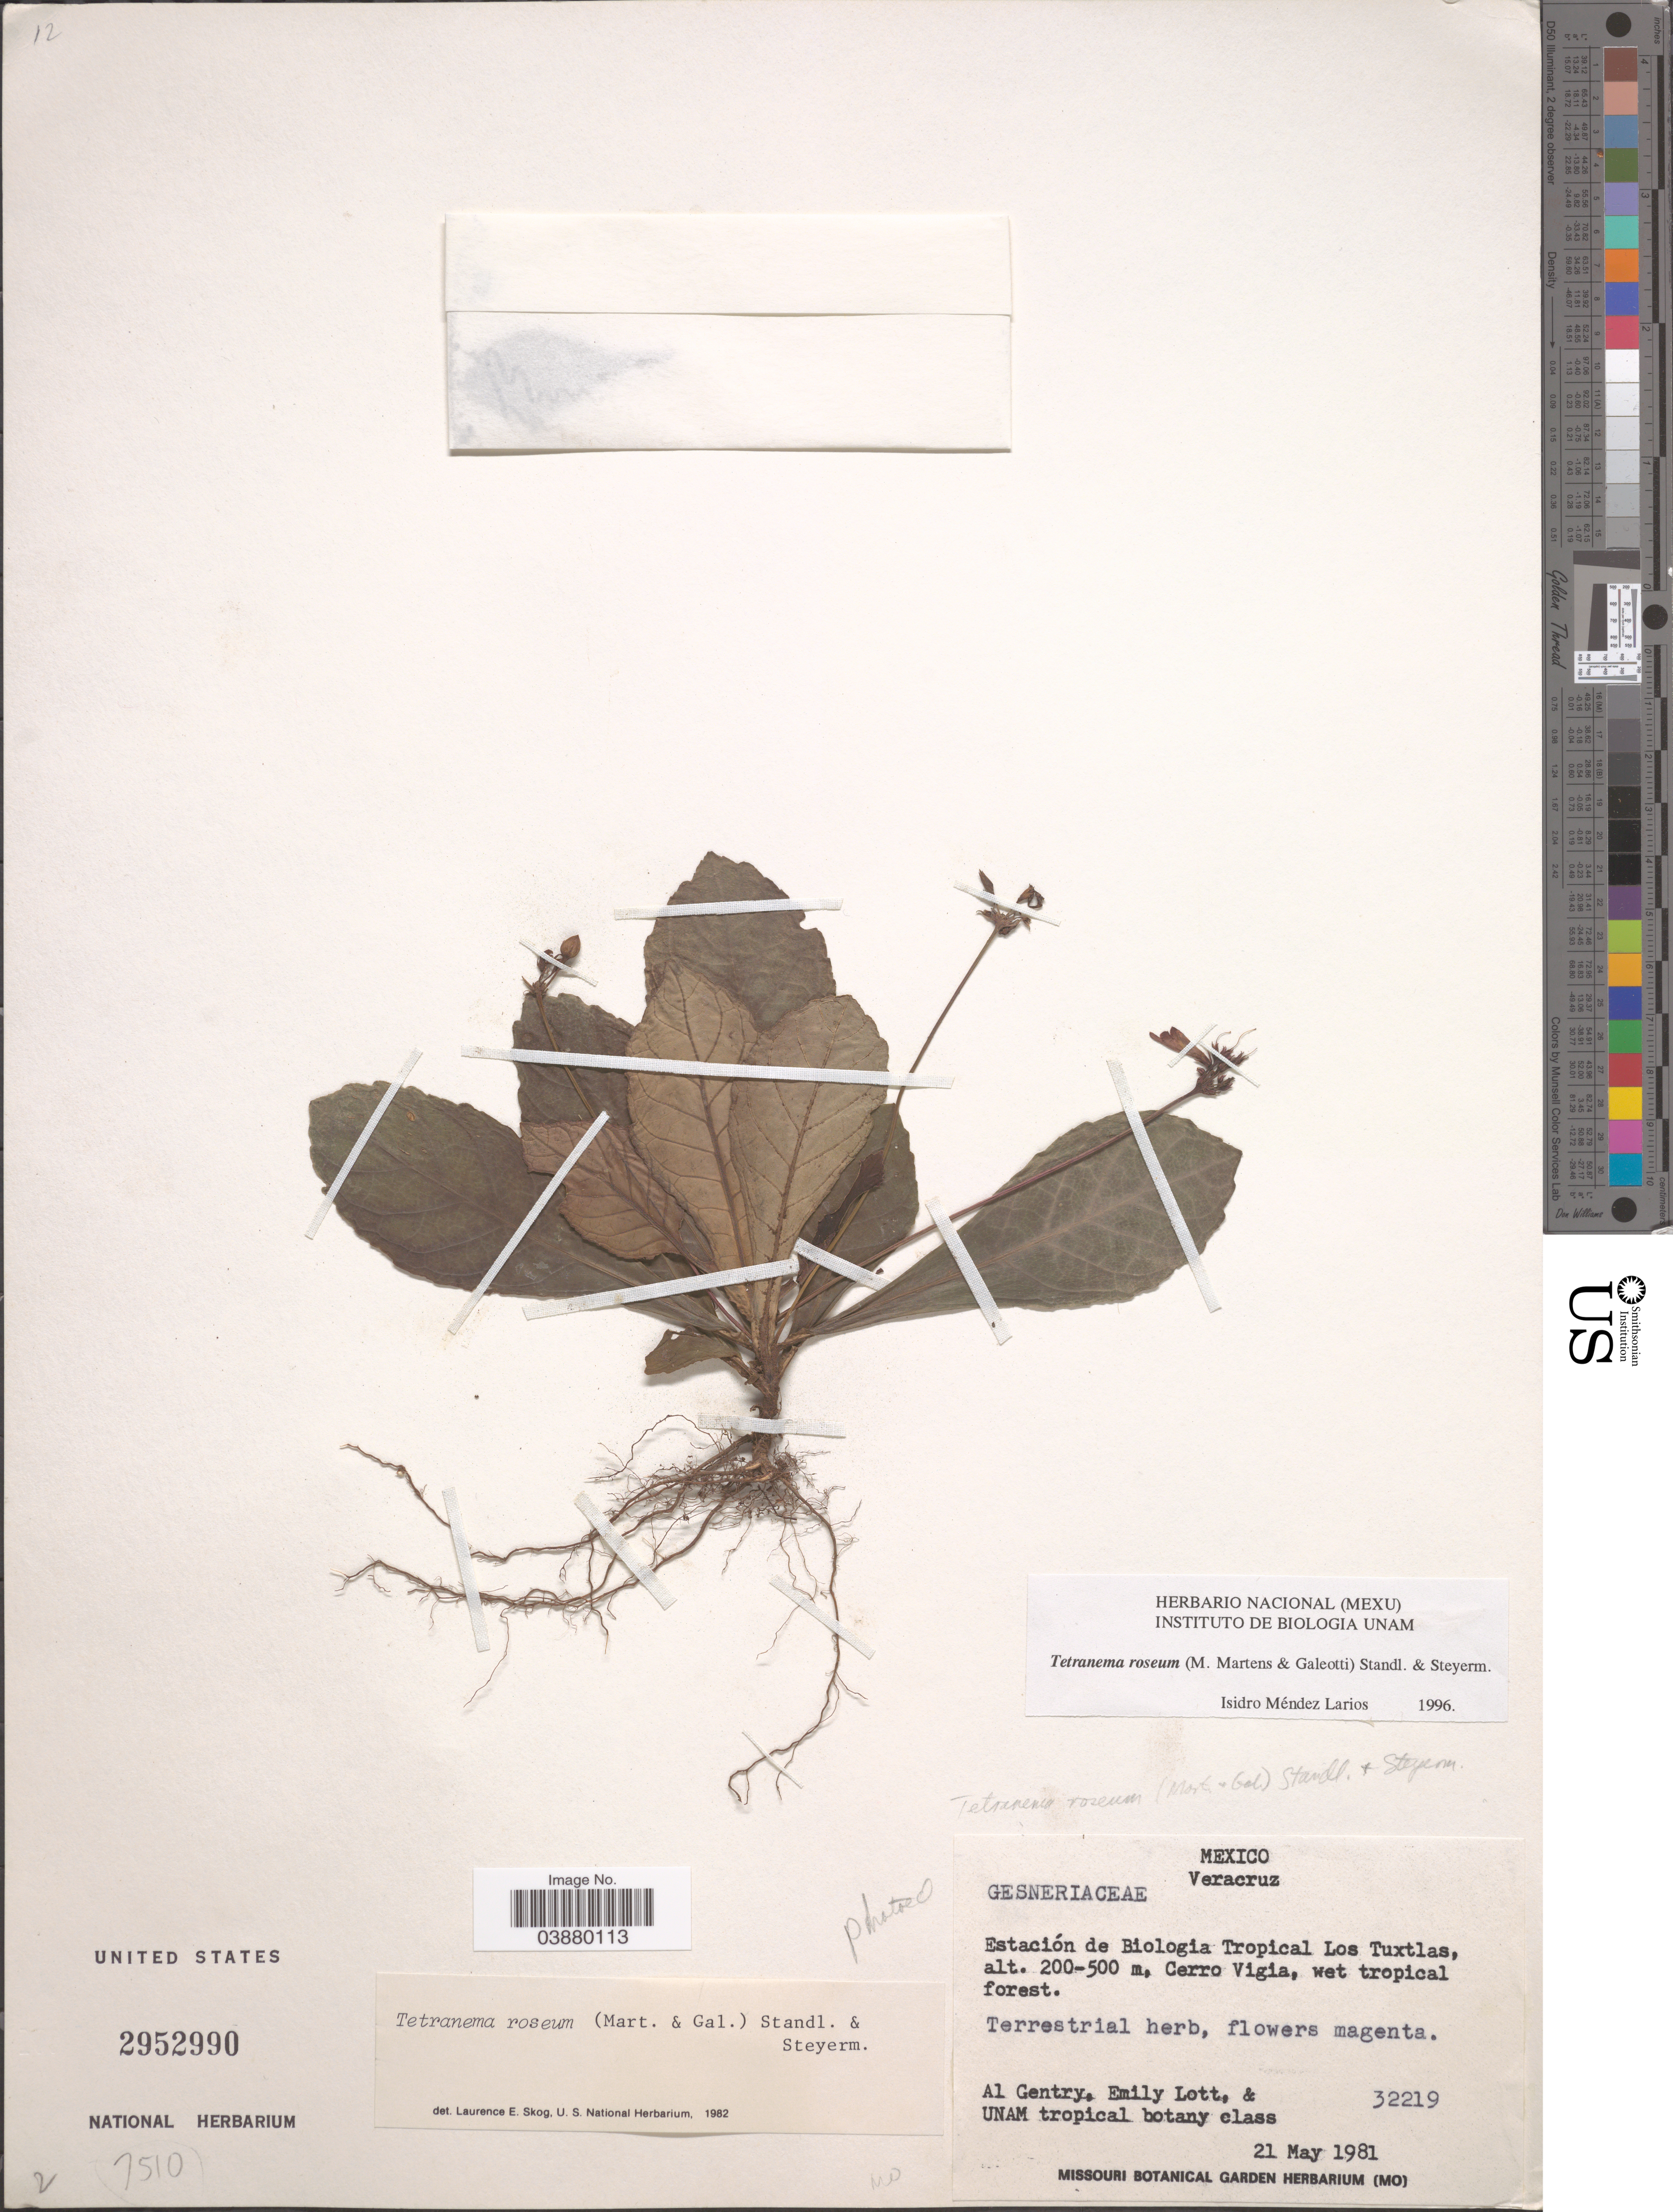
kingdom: Plantae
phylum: Tracheophyta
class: Magnoliopsida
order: Lamiales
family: Plantaginaceae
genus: Tetranema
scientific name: Tetranema roseum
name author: (M. Martens & Galeotti) Standl. & Steyerm.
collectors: A. H. Gentry, E. J. Lott & UNAM tropical botany class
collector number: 32219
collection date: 1981-05-21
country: Mexico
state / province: Veracruz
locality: Veracruz. Estación de Biologia Tropical Los Tuxtlas, Cerro Vigia.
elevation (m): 200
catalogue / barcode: US 2952990